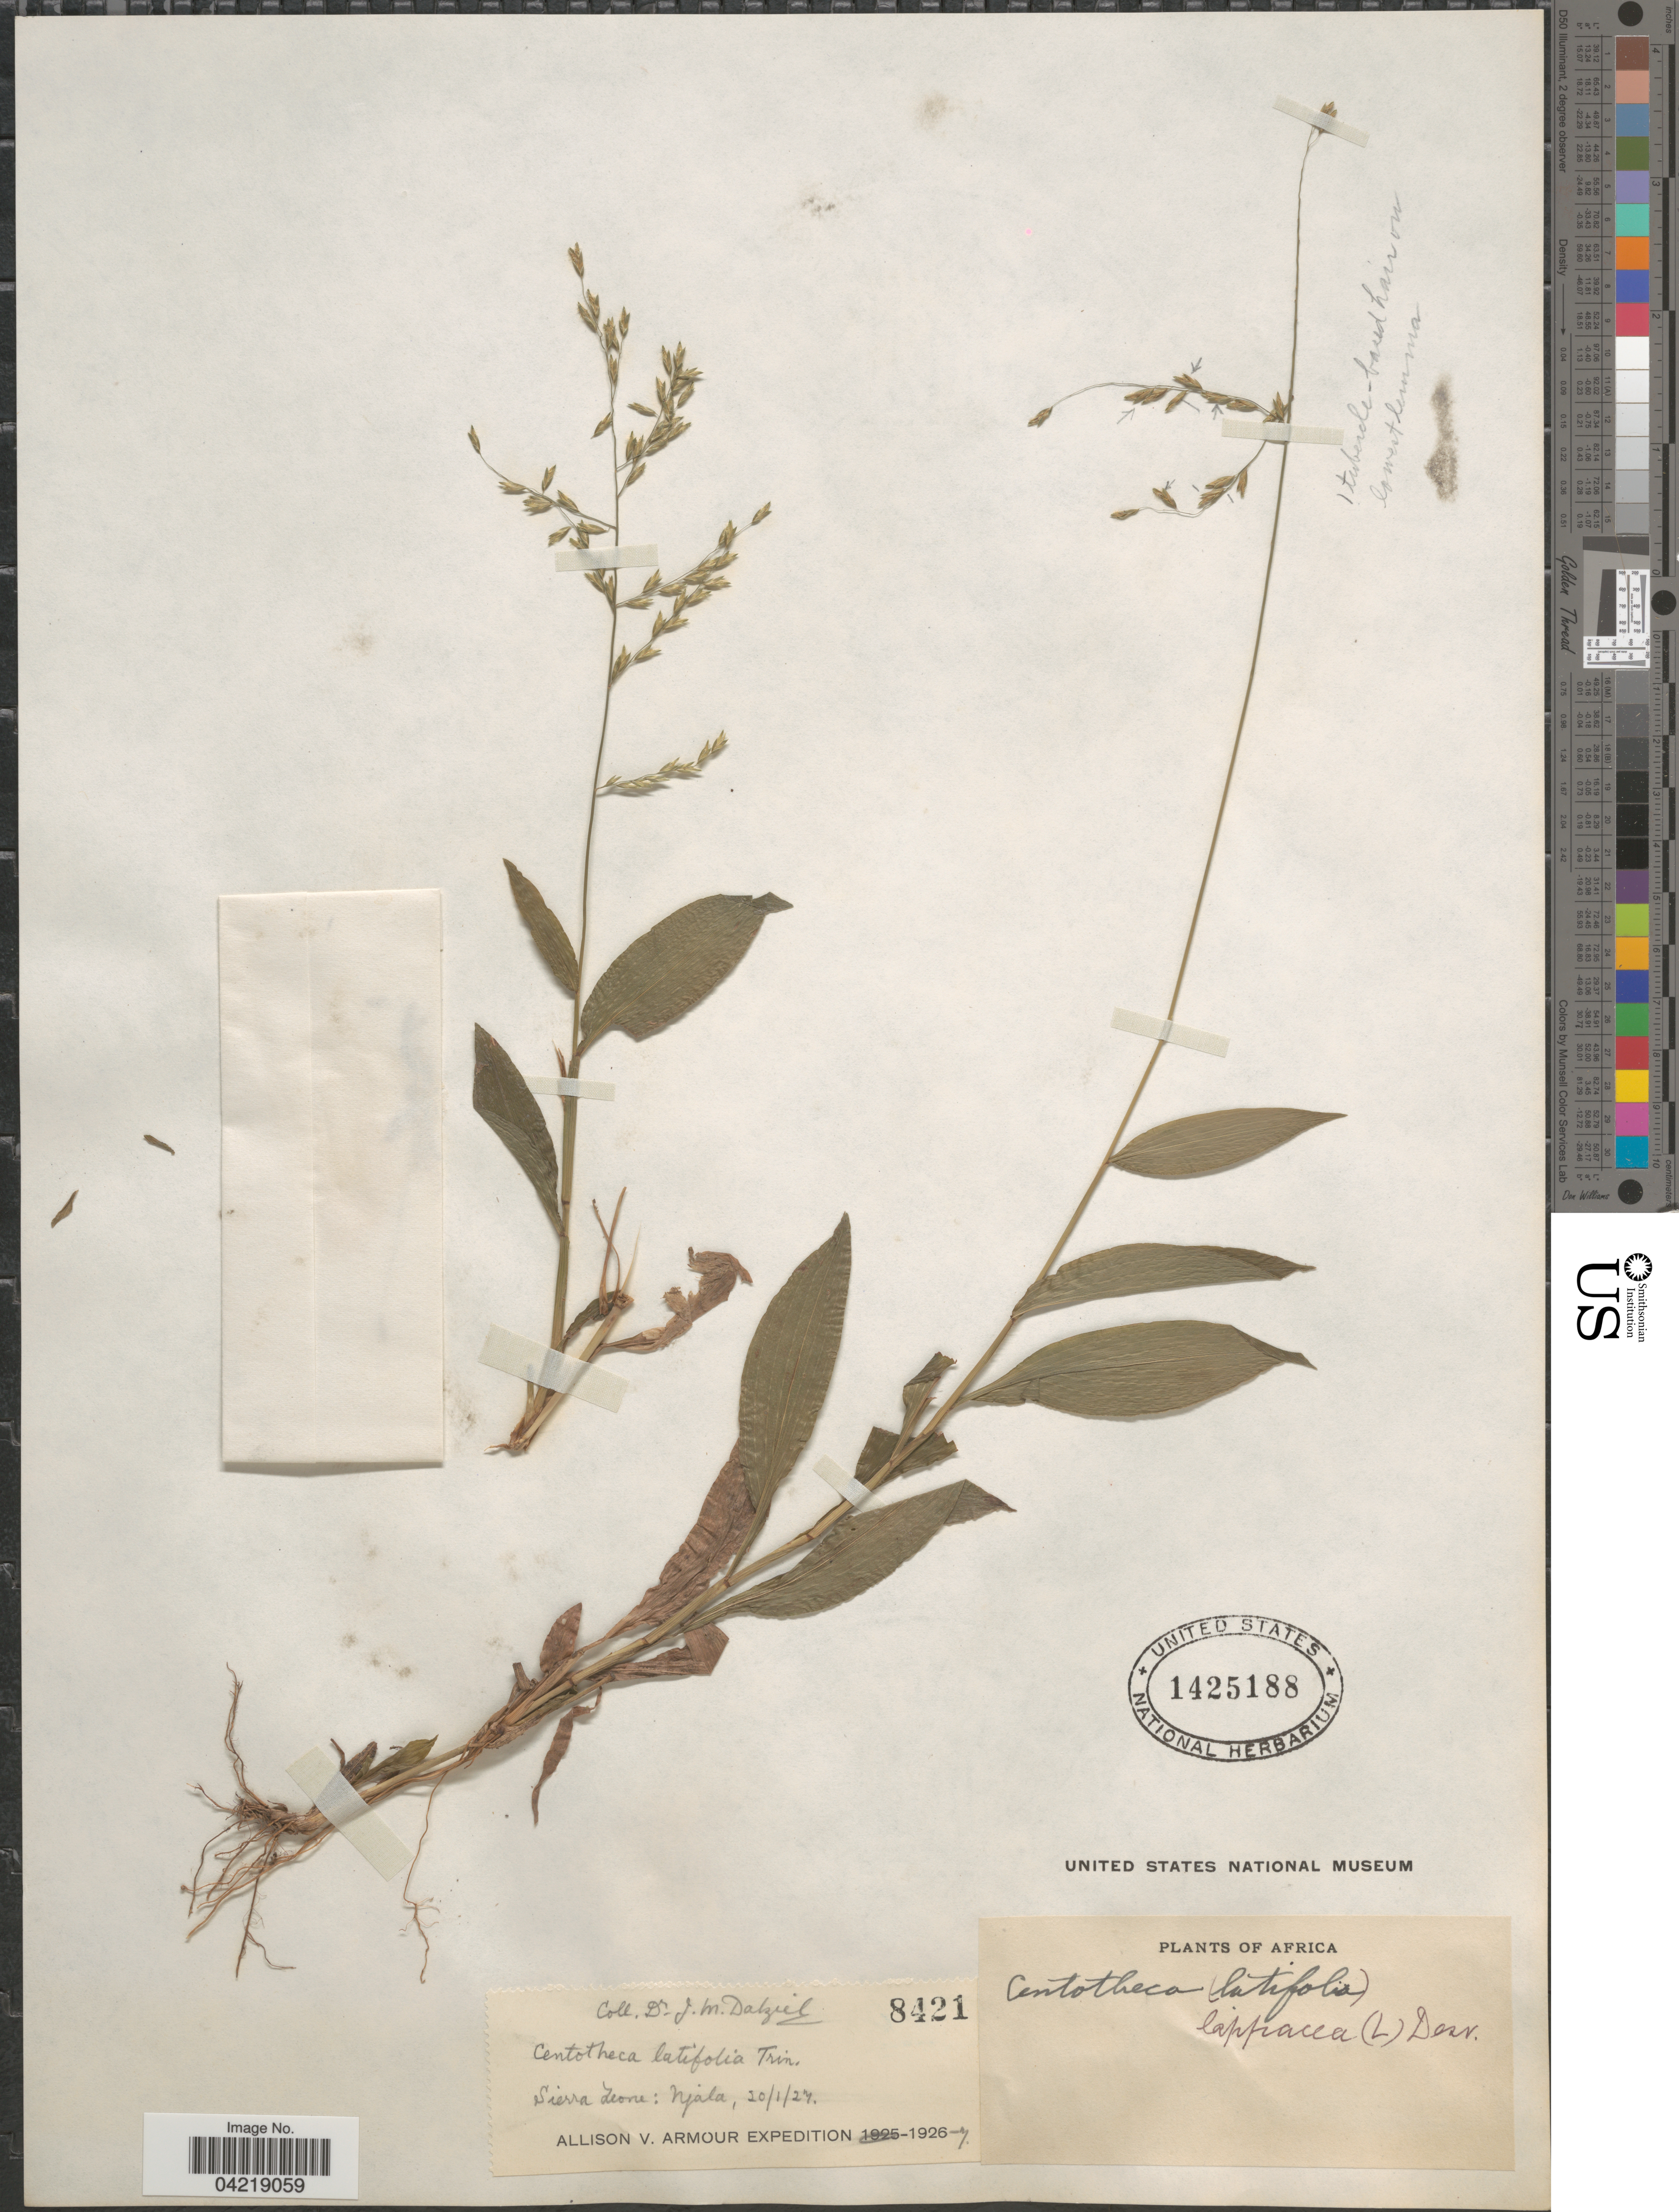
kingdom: Plantae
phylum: Tracheophyta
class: Liliopsida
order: Poales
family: Poaceae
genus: Centotheca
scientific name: Centotheca lappacea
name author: (L.) Desv.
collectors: J. Dalziel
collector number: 8421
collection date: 1927-01-30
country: Sierra Leone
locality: Sierra Leone: Njala. Allison V. Armour Expedition 1926-7. Africa.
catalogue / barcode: US 1425188